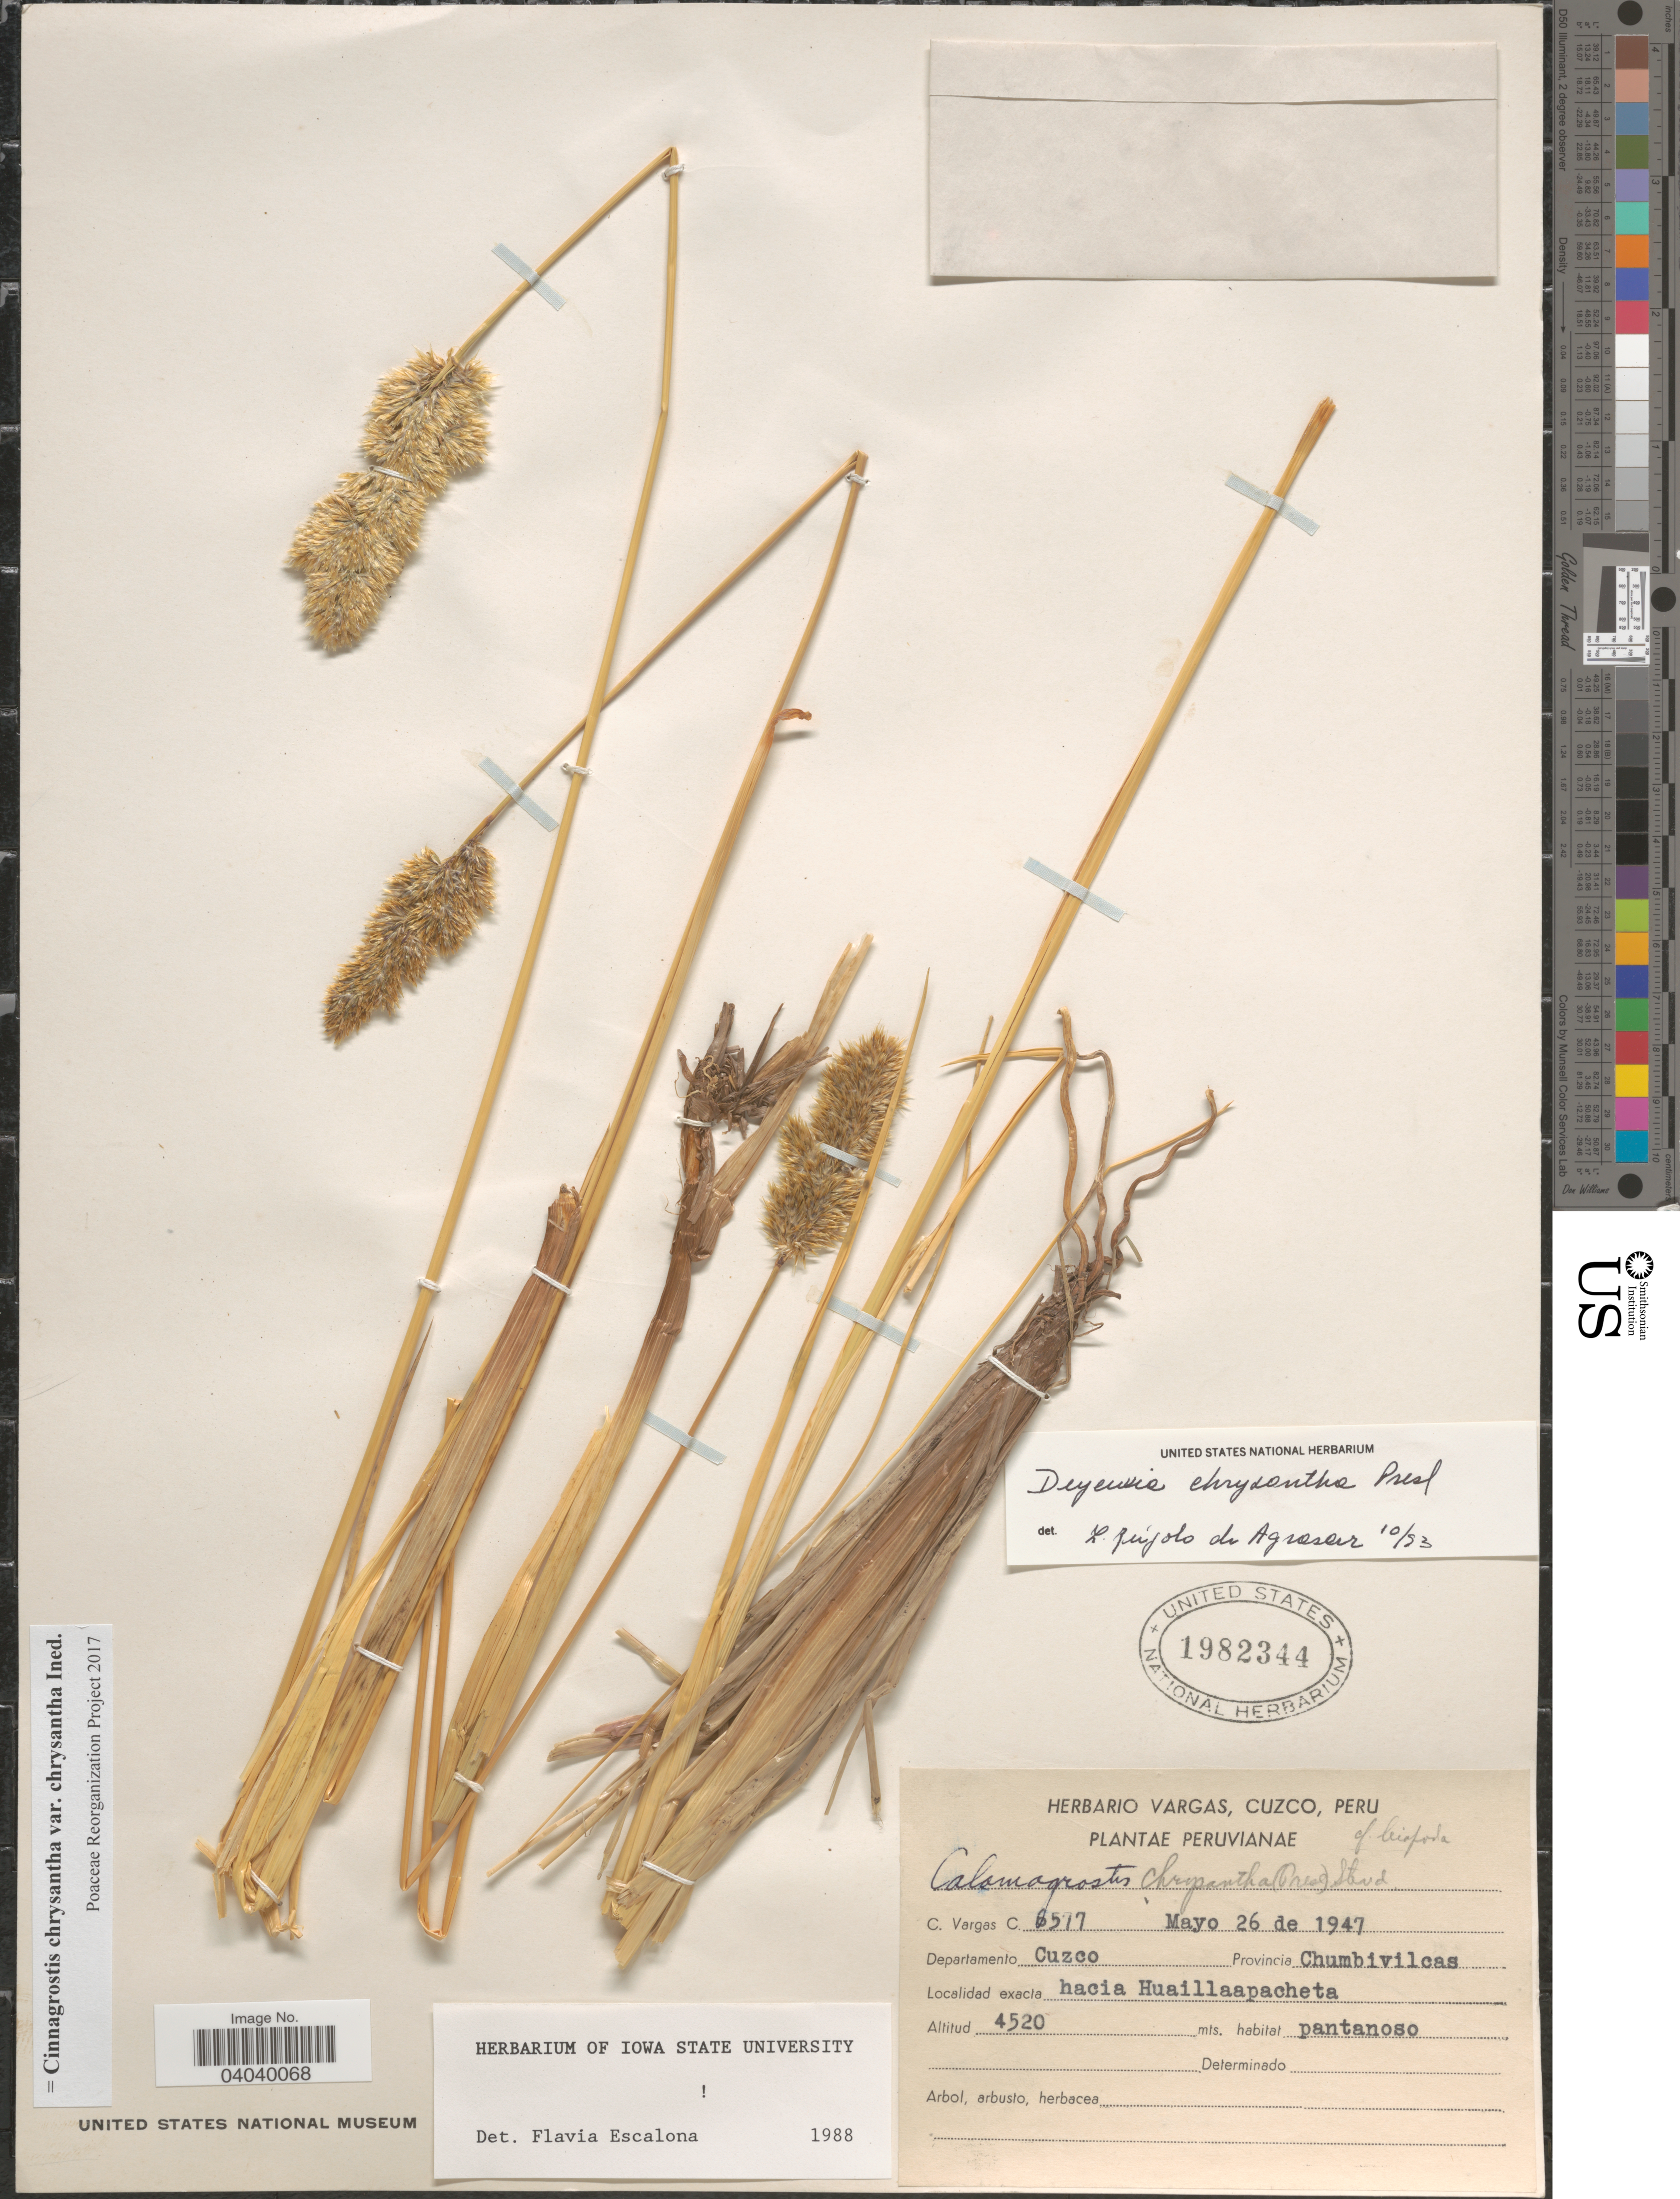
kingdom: Plantae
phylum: Tracheophyta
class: Liliopsida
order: Poales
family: Poaceae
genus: Deschampsia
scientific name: Deschampsia chrysantha var. chrysantha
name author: (J. Presl) Saarela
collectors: C. Vargas Calderón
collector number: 6577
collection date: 1947-05-26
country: Peru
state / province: Cusco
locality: Departamento Cuzco. Provincia Chumbivilcas. Hacia Huaillaapacheta.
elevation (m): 4520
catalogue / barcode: US 1982344